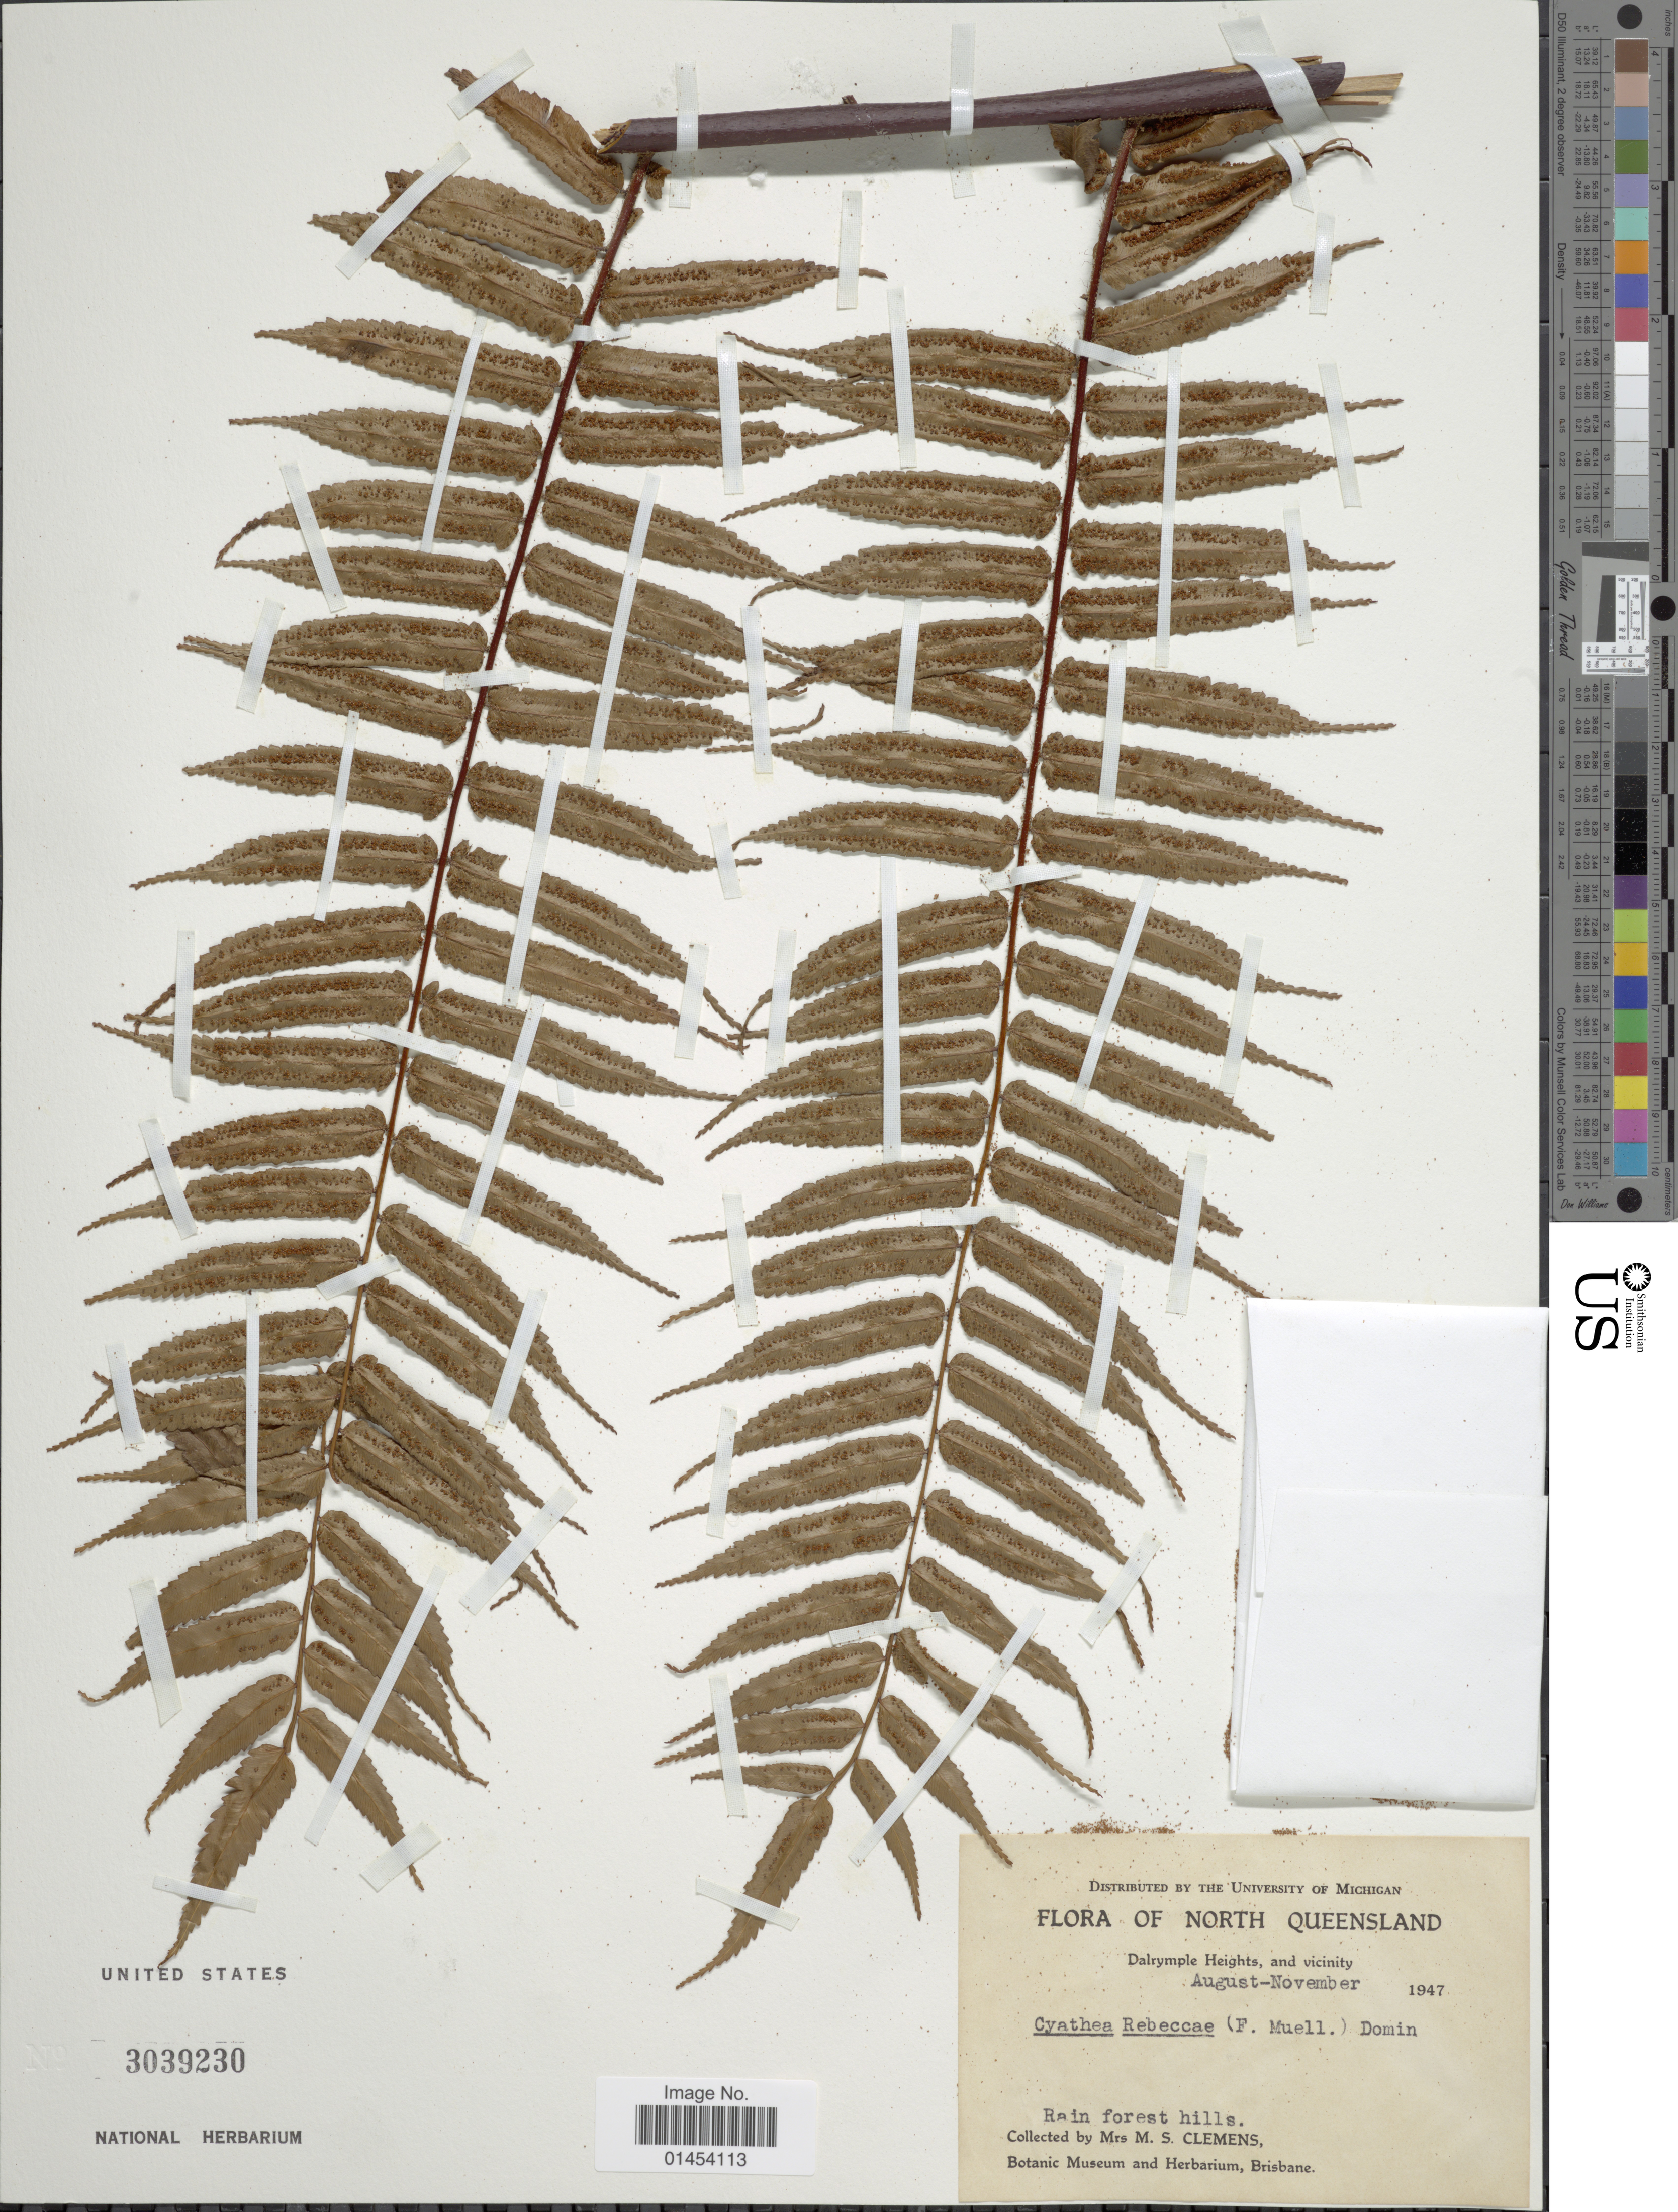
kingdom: Plantae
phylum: Tracheophyta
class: Polypodiopsida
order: Cyatheales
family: Cyatheaceae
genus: Cyathea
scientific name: Cyathea rebeccae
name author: (F. Muell.) Domin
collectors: M. S. Clemens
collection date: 1947-08/1947-11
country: Australia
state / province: Queensland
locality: North Queensland. Dalrymple Heights, and vicinity.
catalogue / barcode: US 3039230